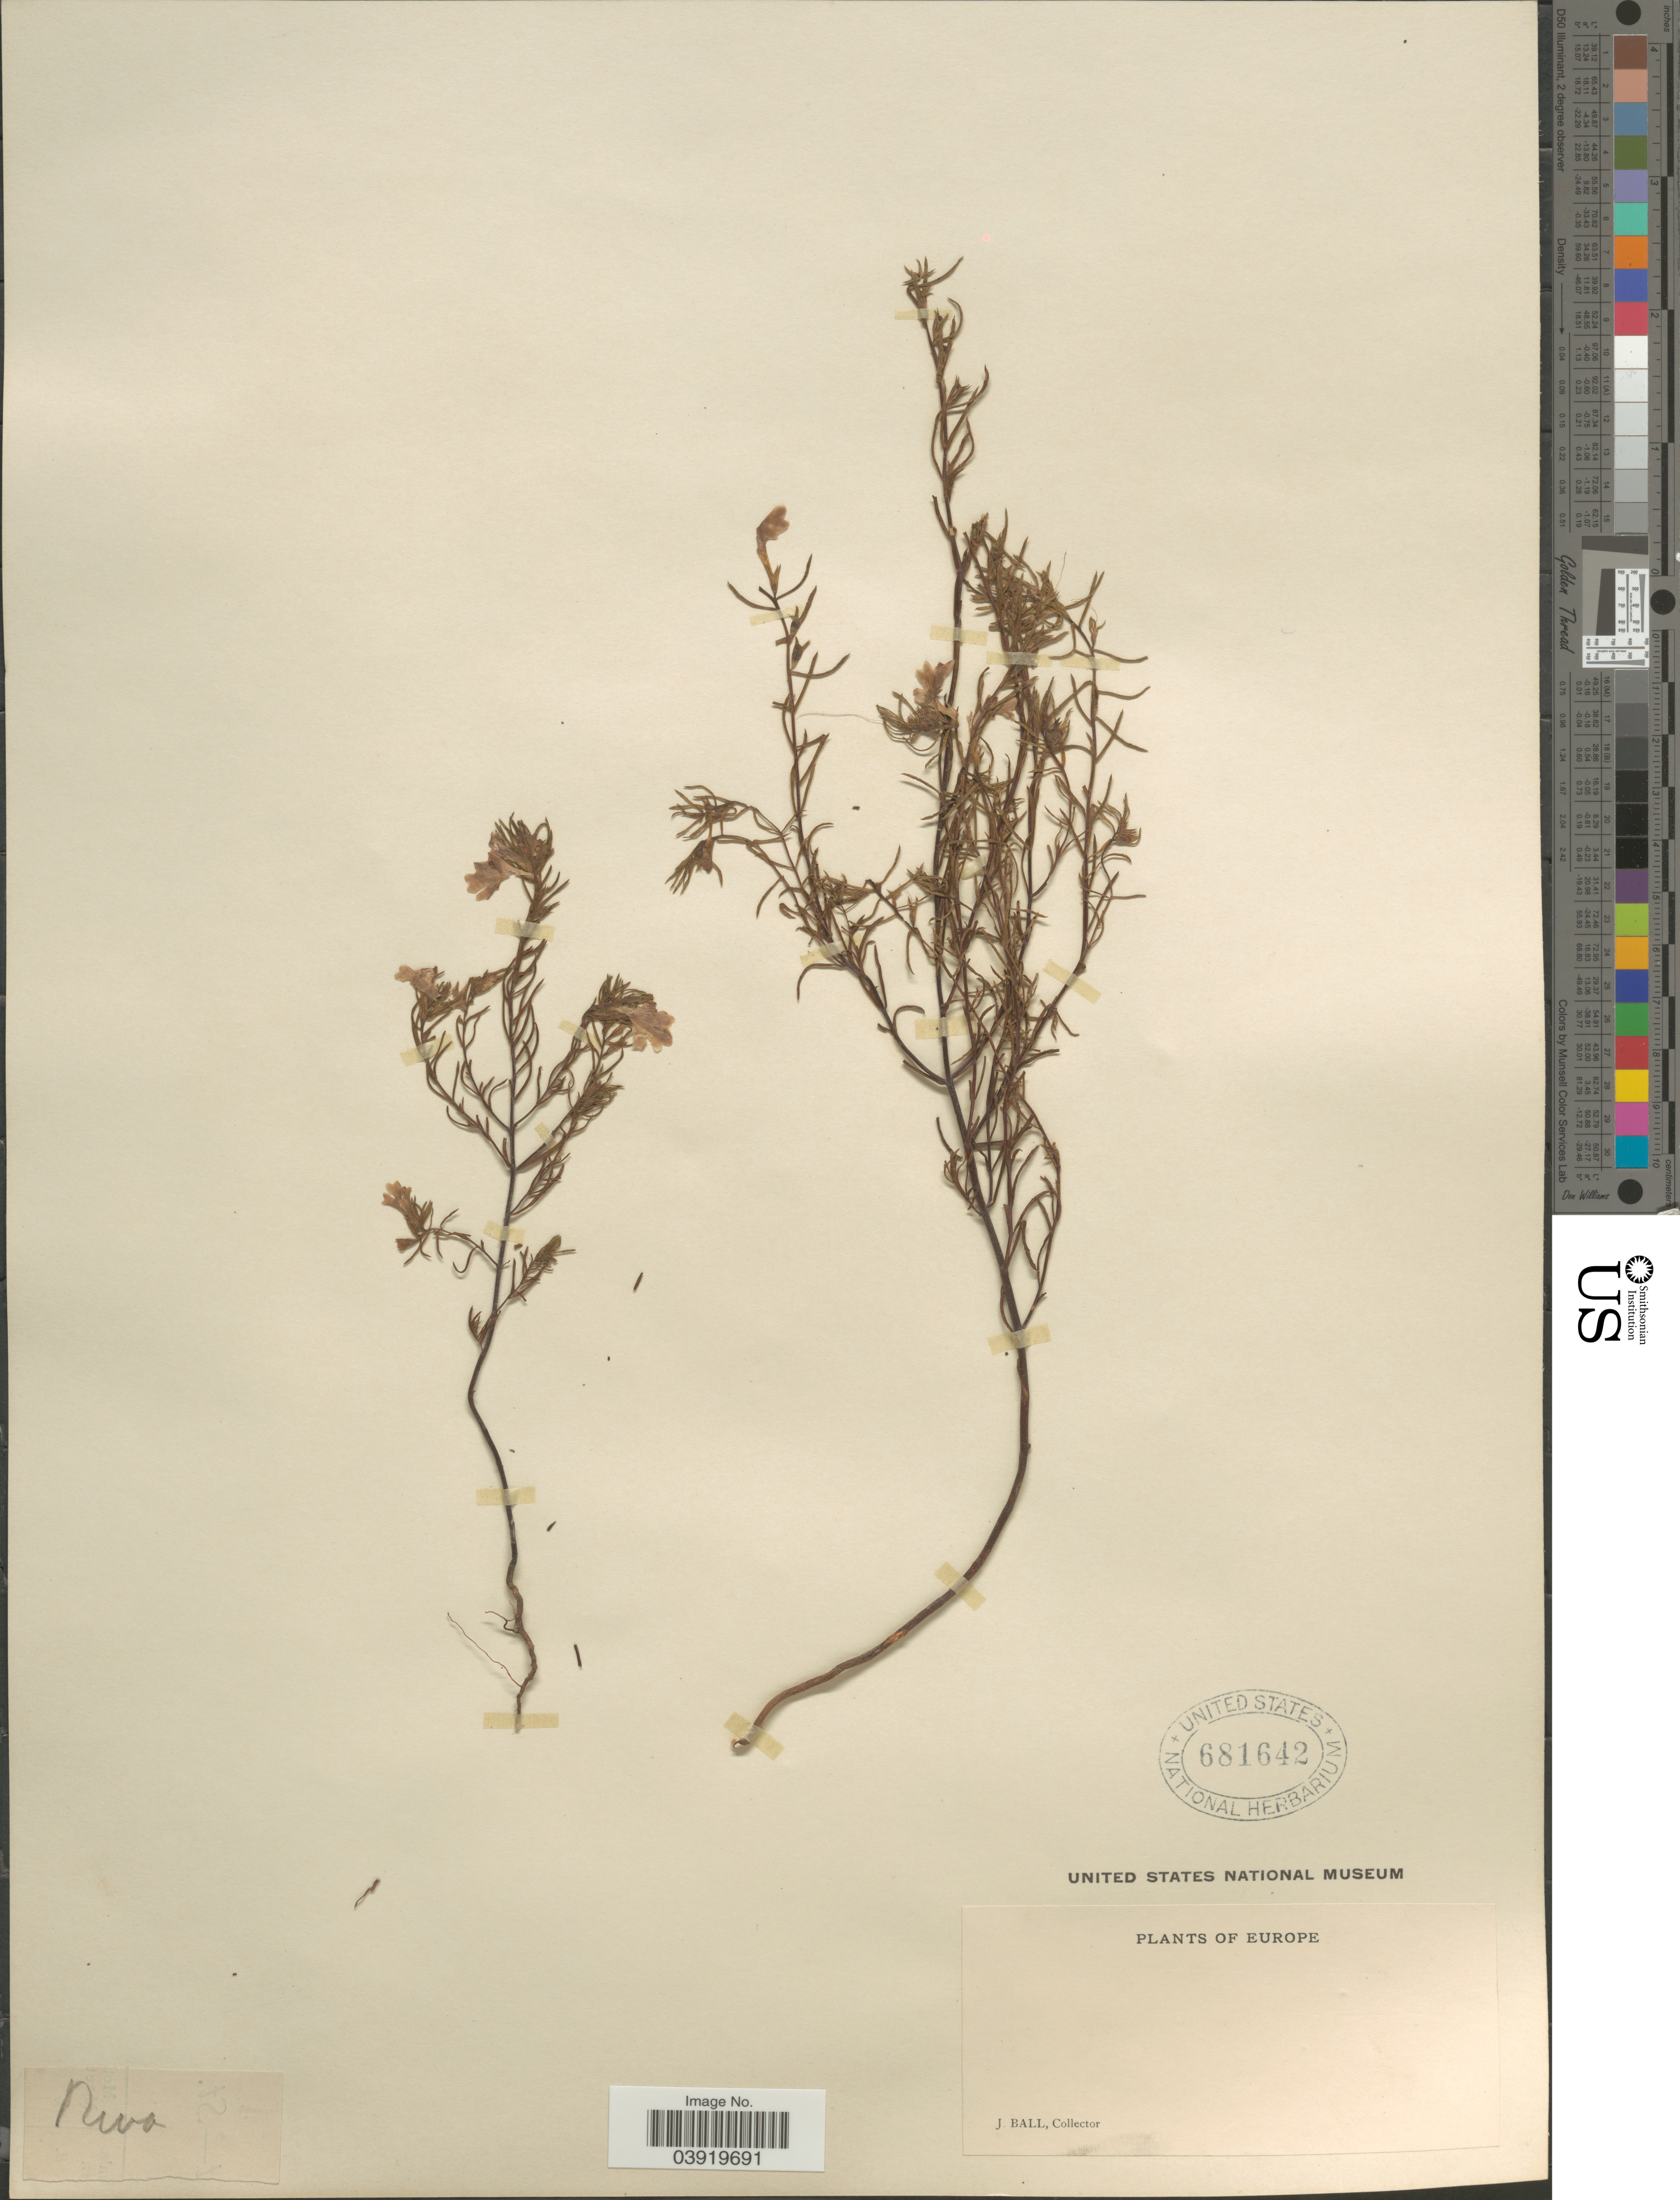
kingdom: Plantae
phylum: Tracheophyta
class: Magnoliopsida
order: Lamiales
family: Orobanchaceae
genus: Euphrasia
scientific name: Euphrasia sp.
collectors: J. Ball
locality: Europe. Riva.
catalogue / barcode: US 681642